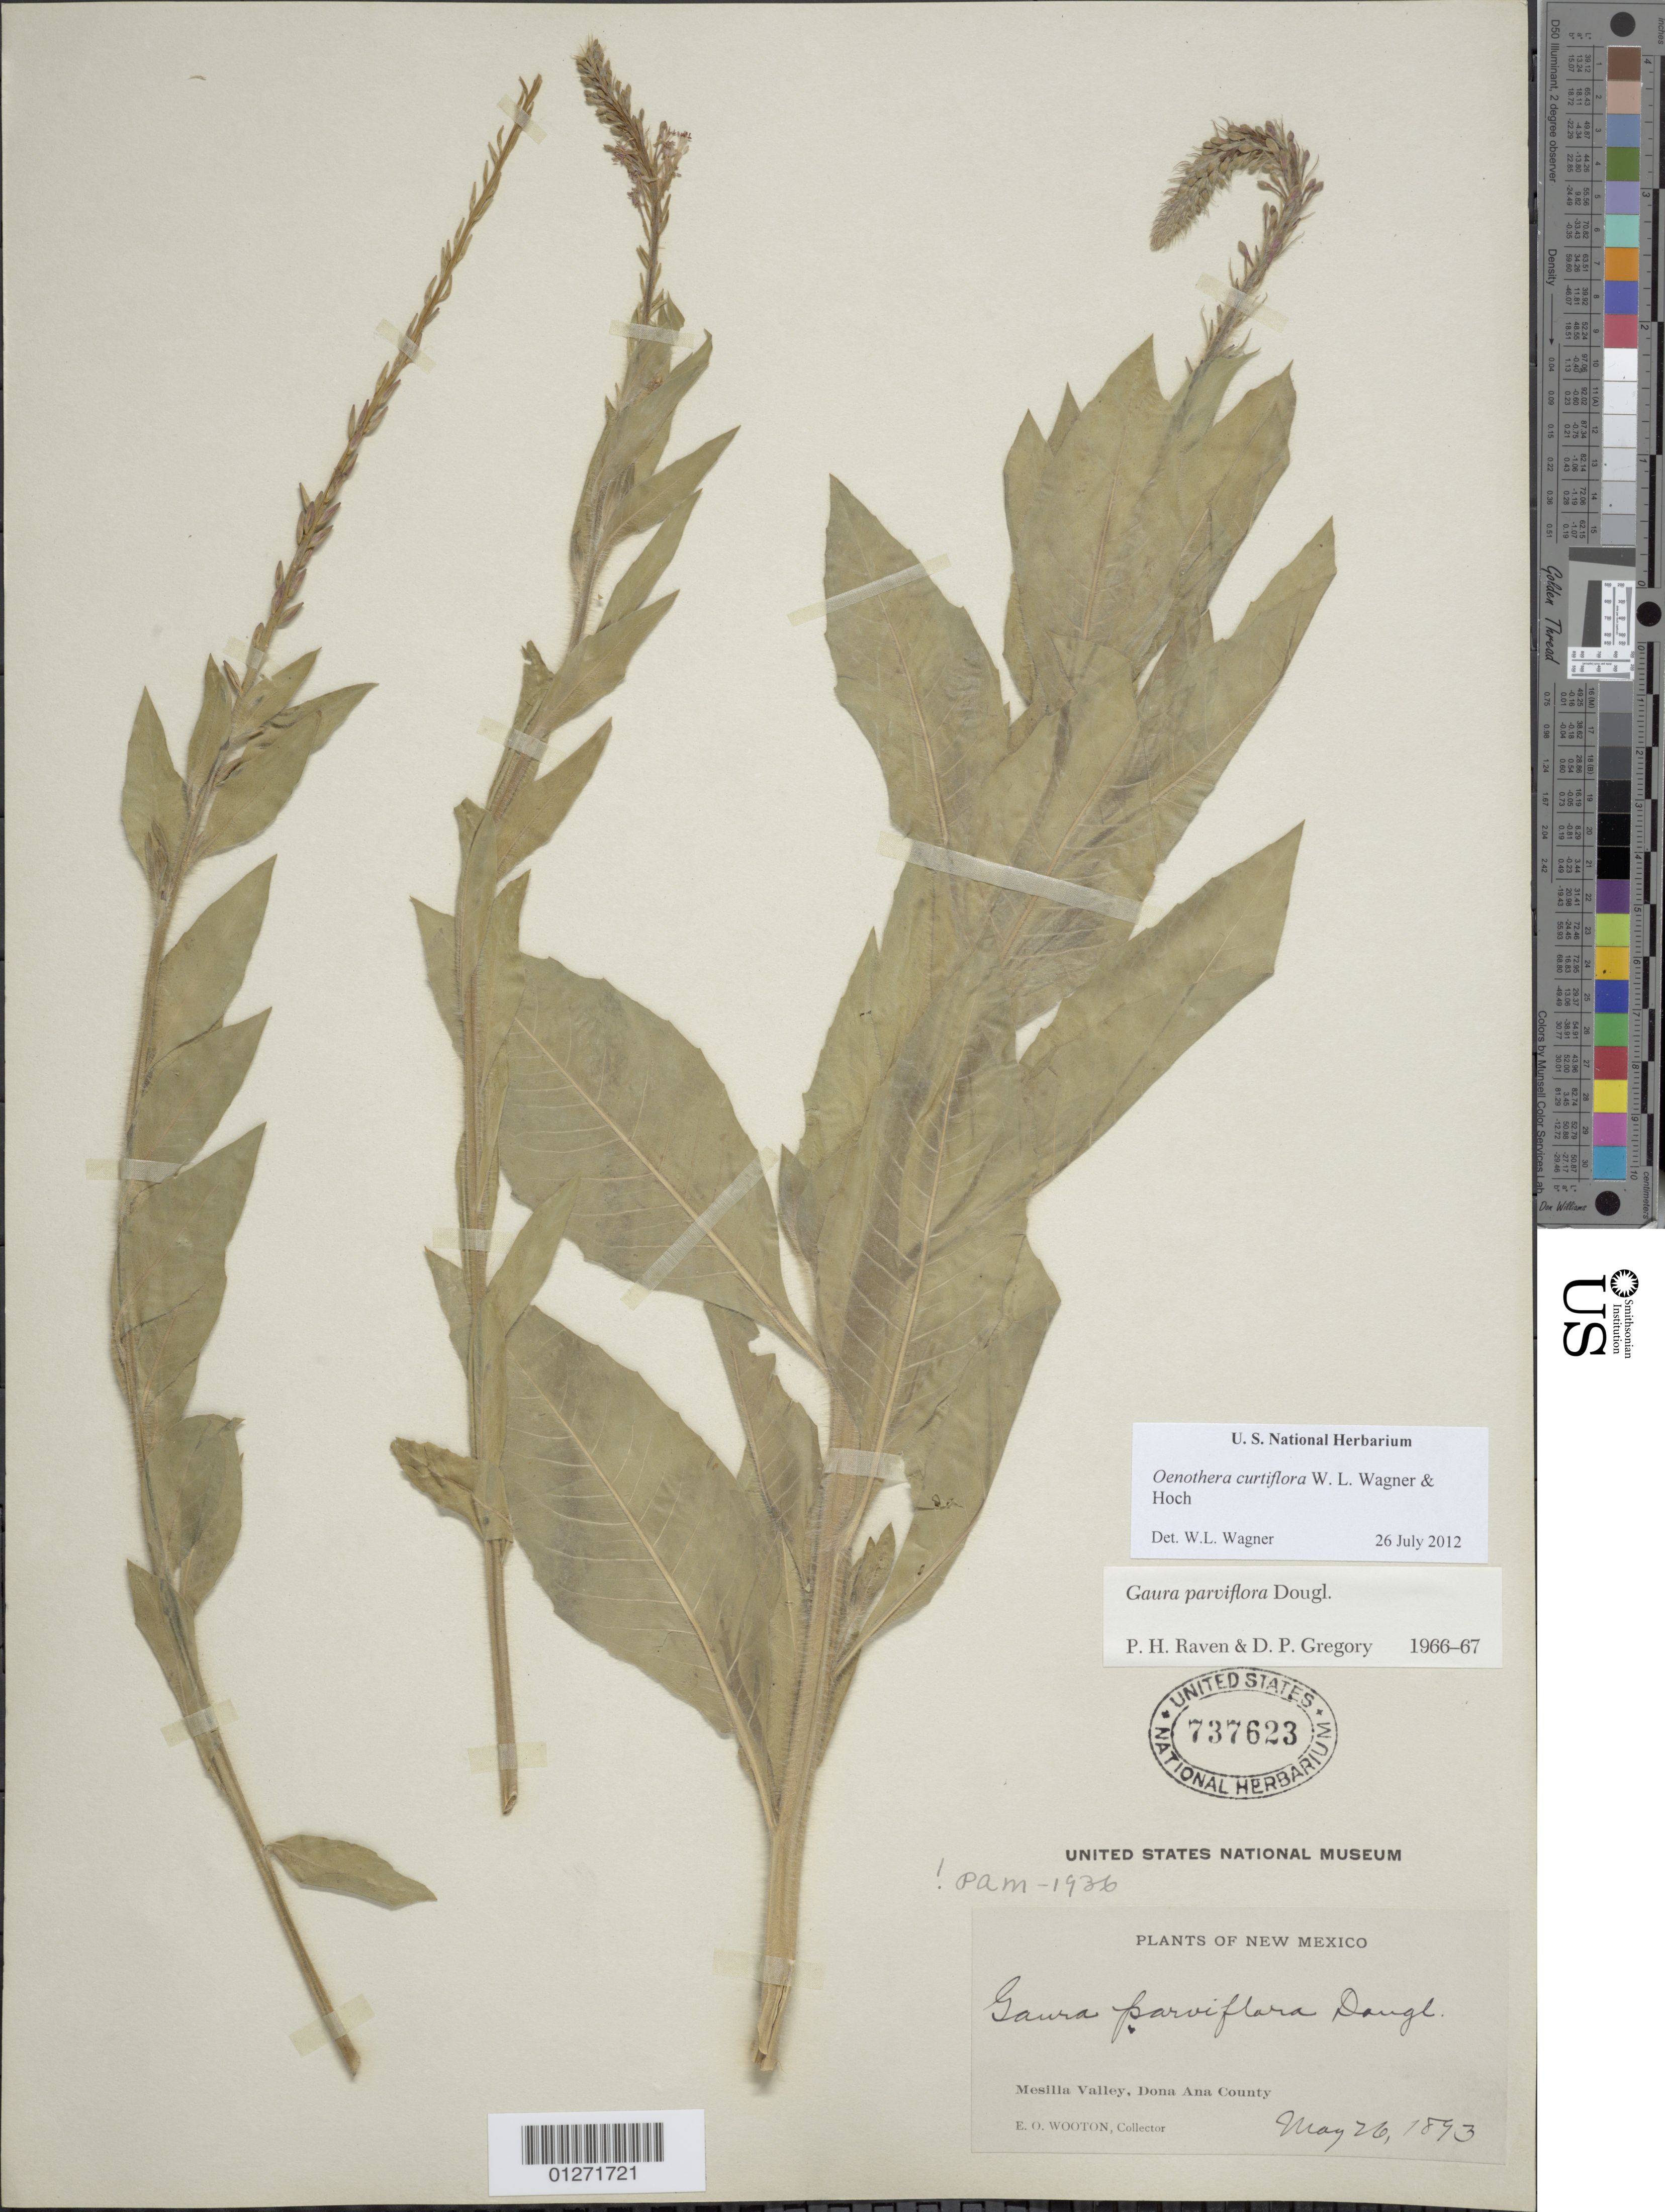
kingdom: Plantae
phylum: Tracheophyta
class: Magnoliopsida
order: Myrtales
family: Onagraceae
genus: Oenothera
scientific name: Oenothera curtiflora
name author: W.L. Wagner & Hoch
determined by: Wagner, W. L., (BOT), Smithsonian Institution - National Museum of Natural History (UNITED STATES)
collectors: E. O. Wooton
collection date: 1893-05-26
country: United States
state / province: New Mexico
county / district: Dona Ana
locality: Mesilla Valley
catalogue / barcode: US 737623